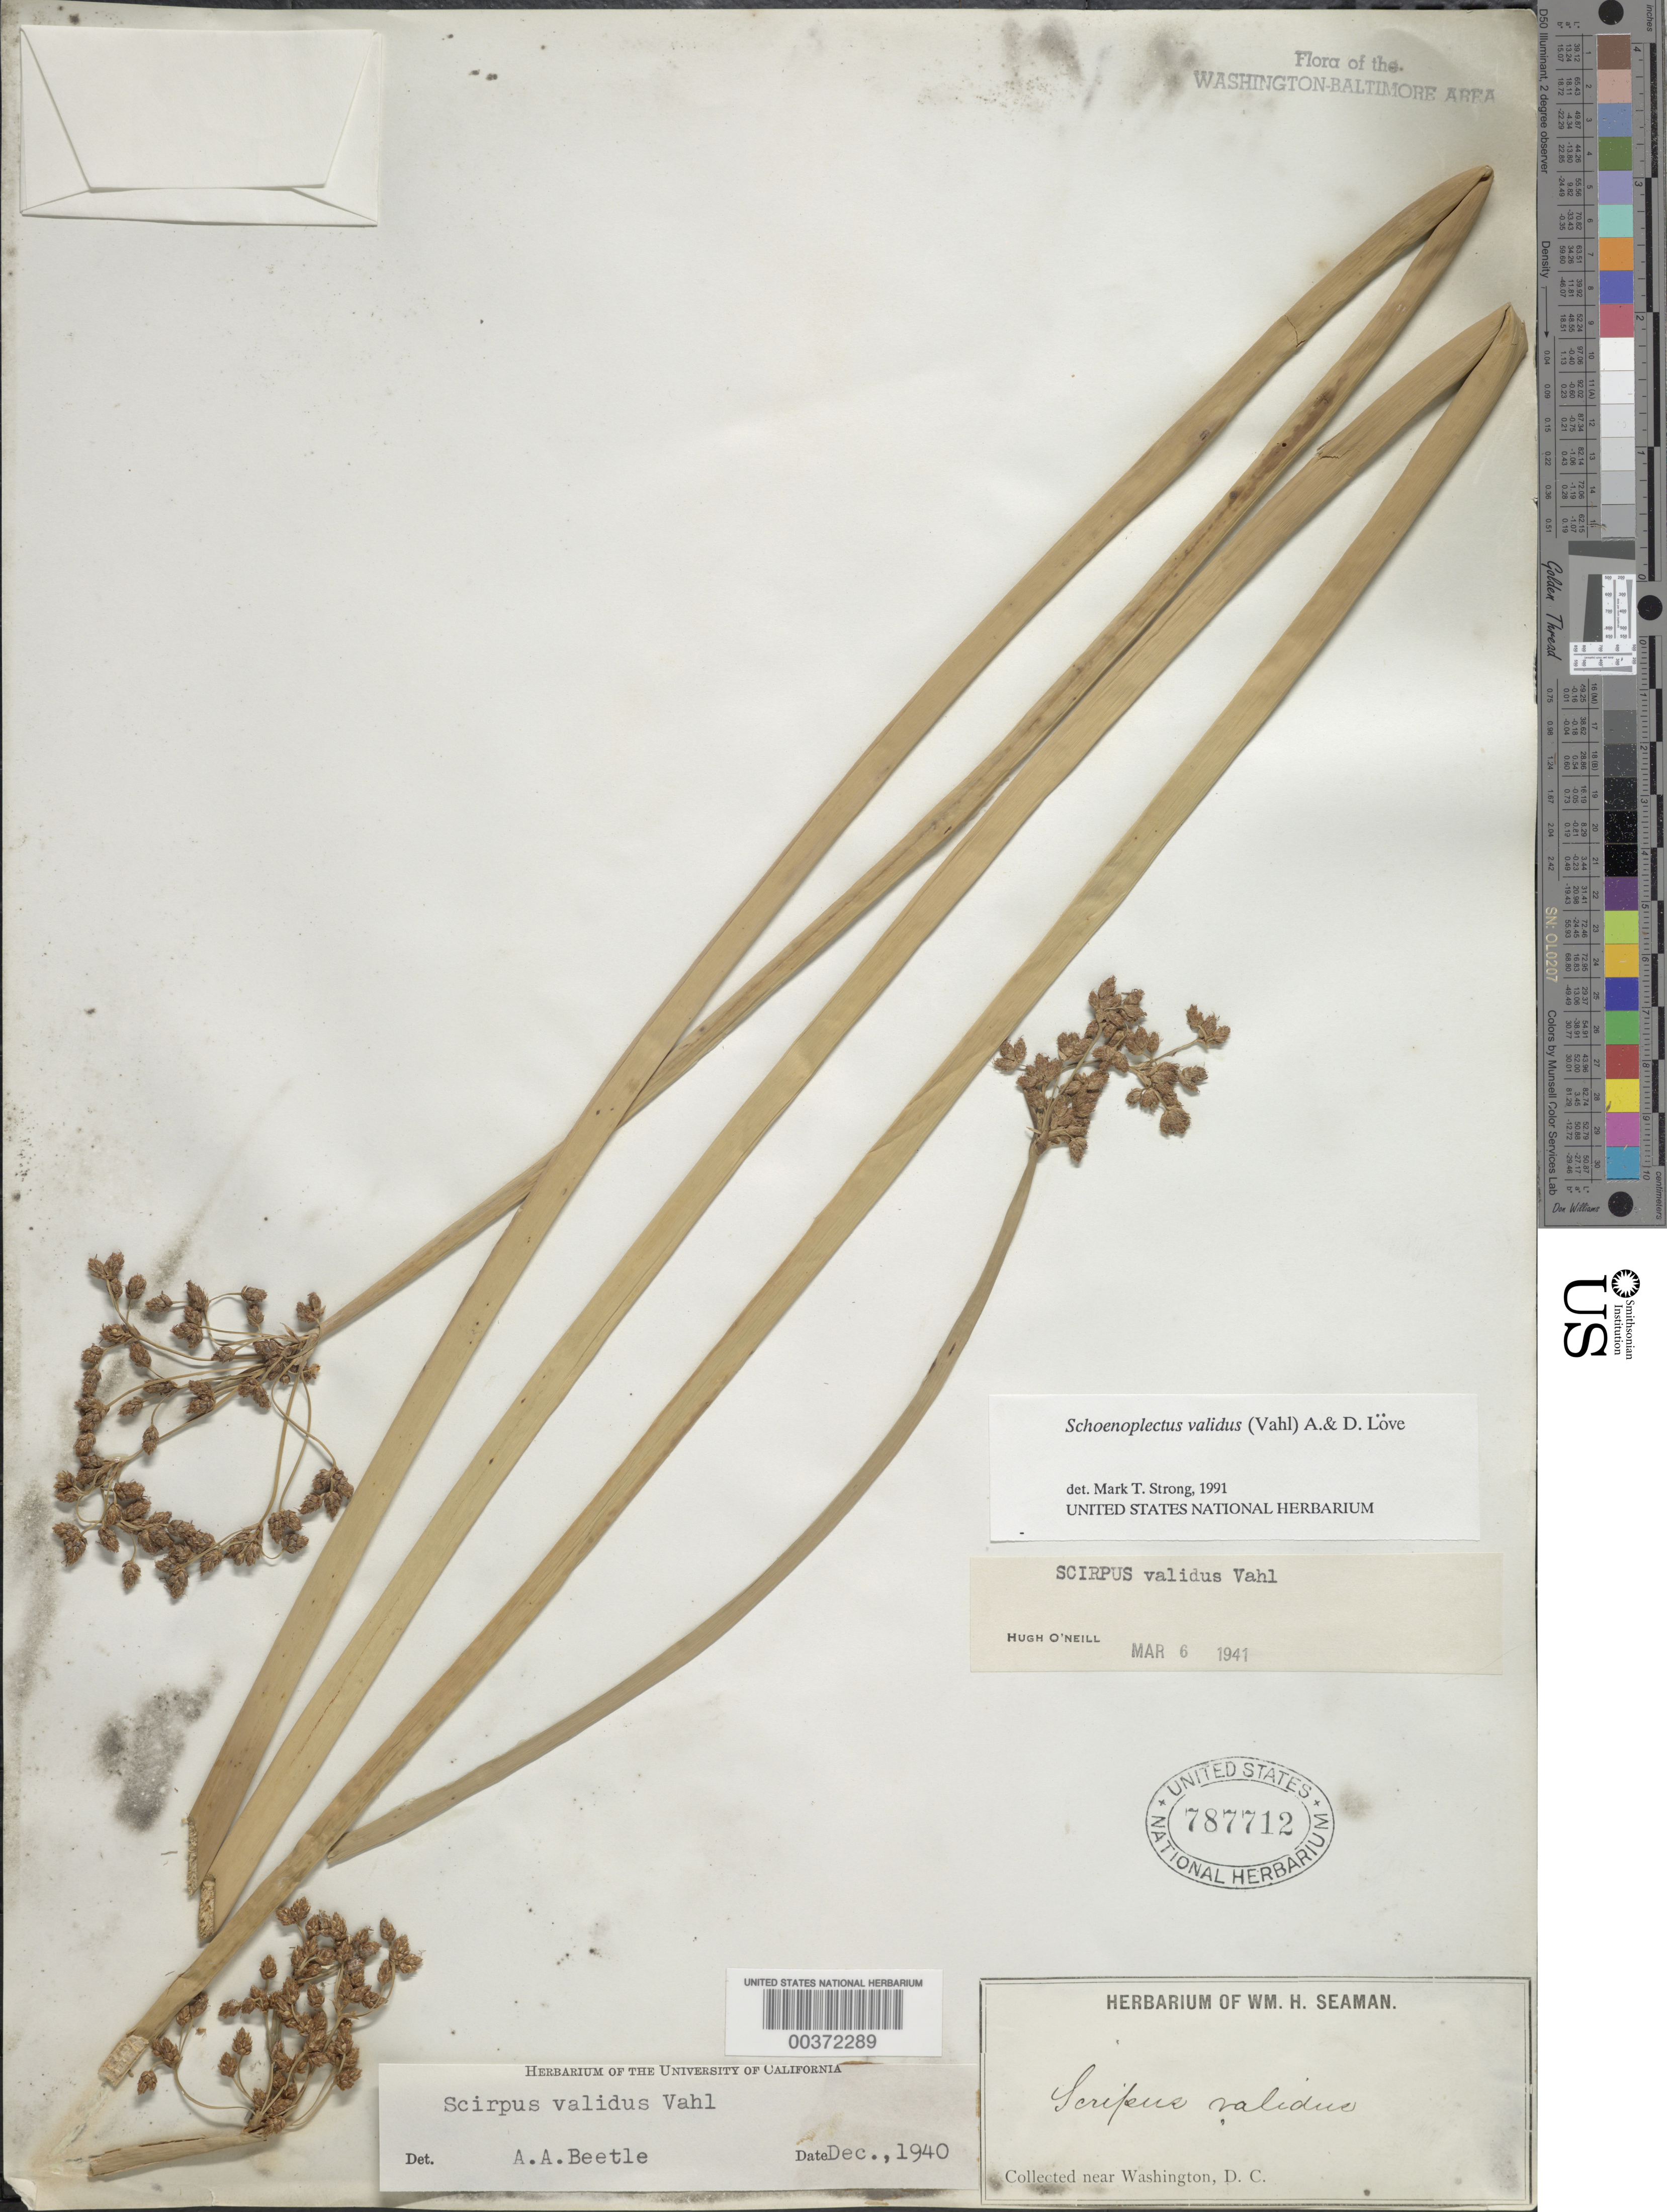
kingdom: Plantae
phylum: Tracheophyta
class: Liliopsida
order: Poales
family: Cyperaceae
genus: Schoenoplectus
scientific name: Schoenoplectus validus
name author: (Vahl) Á. Löve & D. Löve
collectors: W. Seaman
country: United States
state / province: District of Columbia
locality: Washington DC Area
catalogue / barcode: US 787712